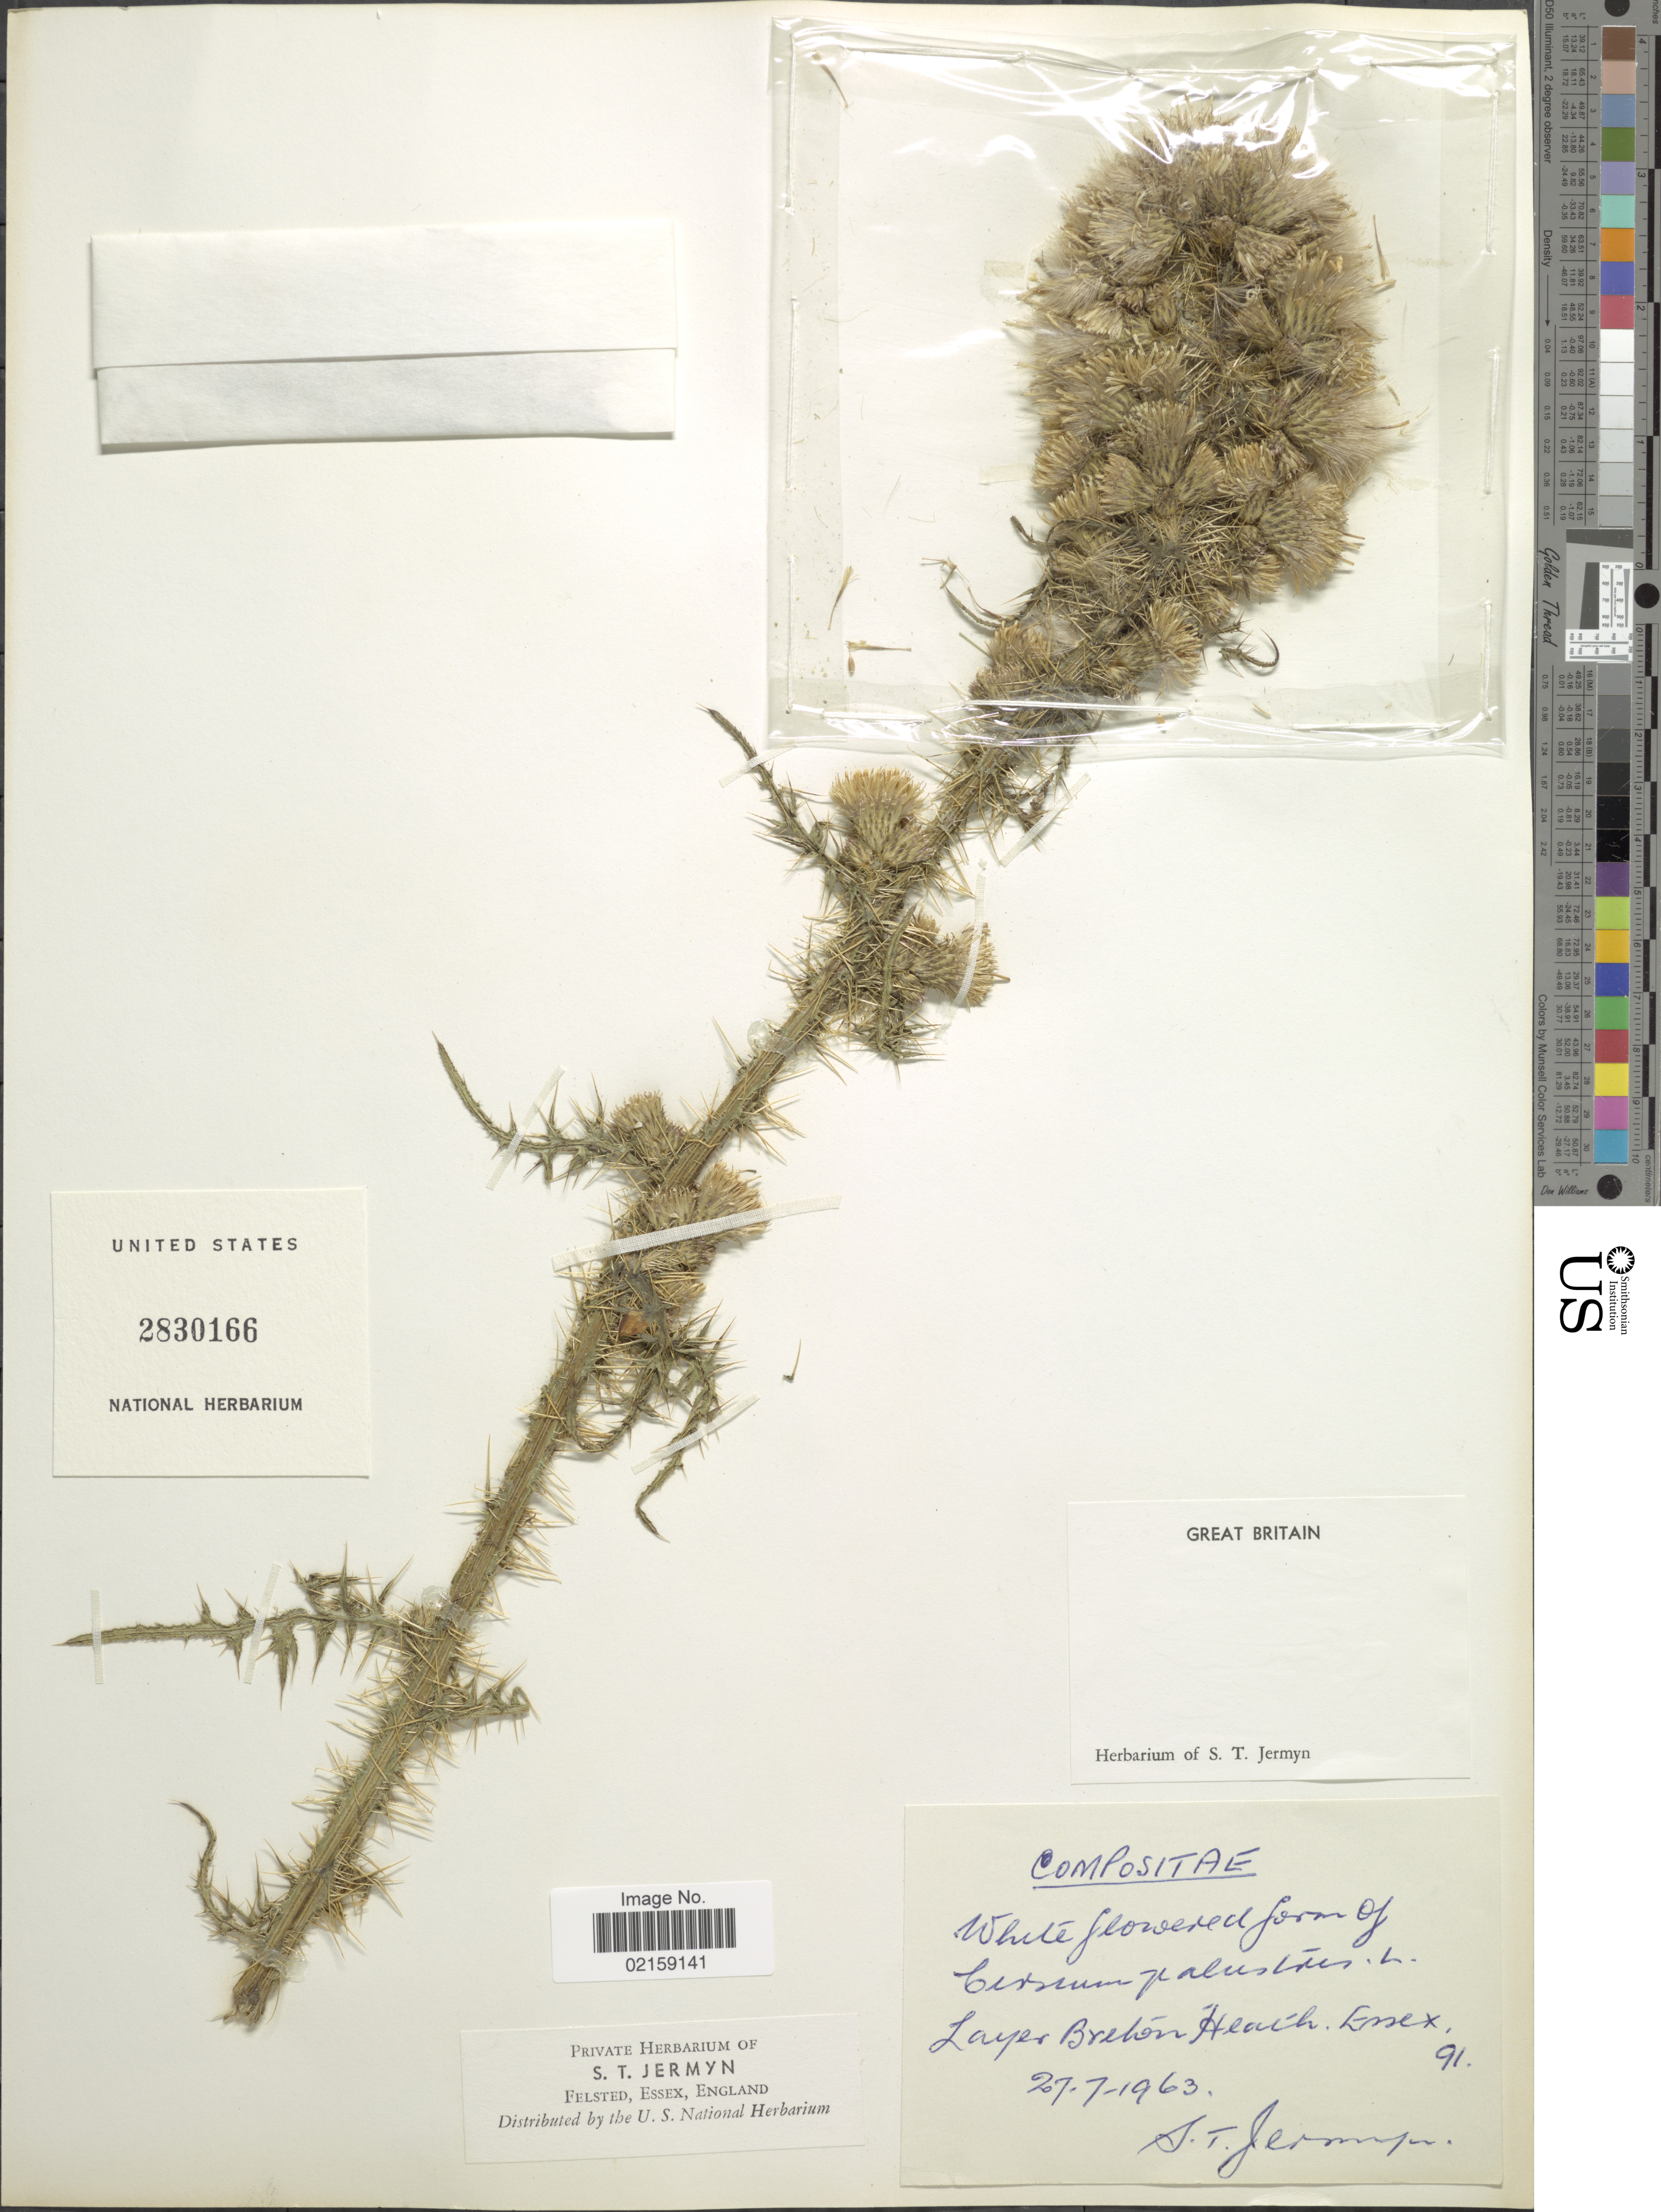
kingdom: Plantae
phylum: Tracheophyta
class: Magnoliopsida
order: Asterales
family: Asteraceae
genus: Cirsium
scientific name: Cirsium palustre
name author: (L.) Coss. ex Scop.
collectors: S. Jermyn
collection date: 1963-07-27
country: United Kingdom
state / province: England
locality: Layer Breton Heath, Essex, 91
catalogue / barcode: US 2830166